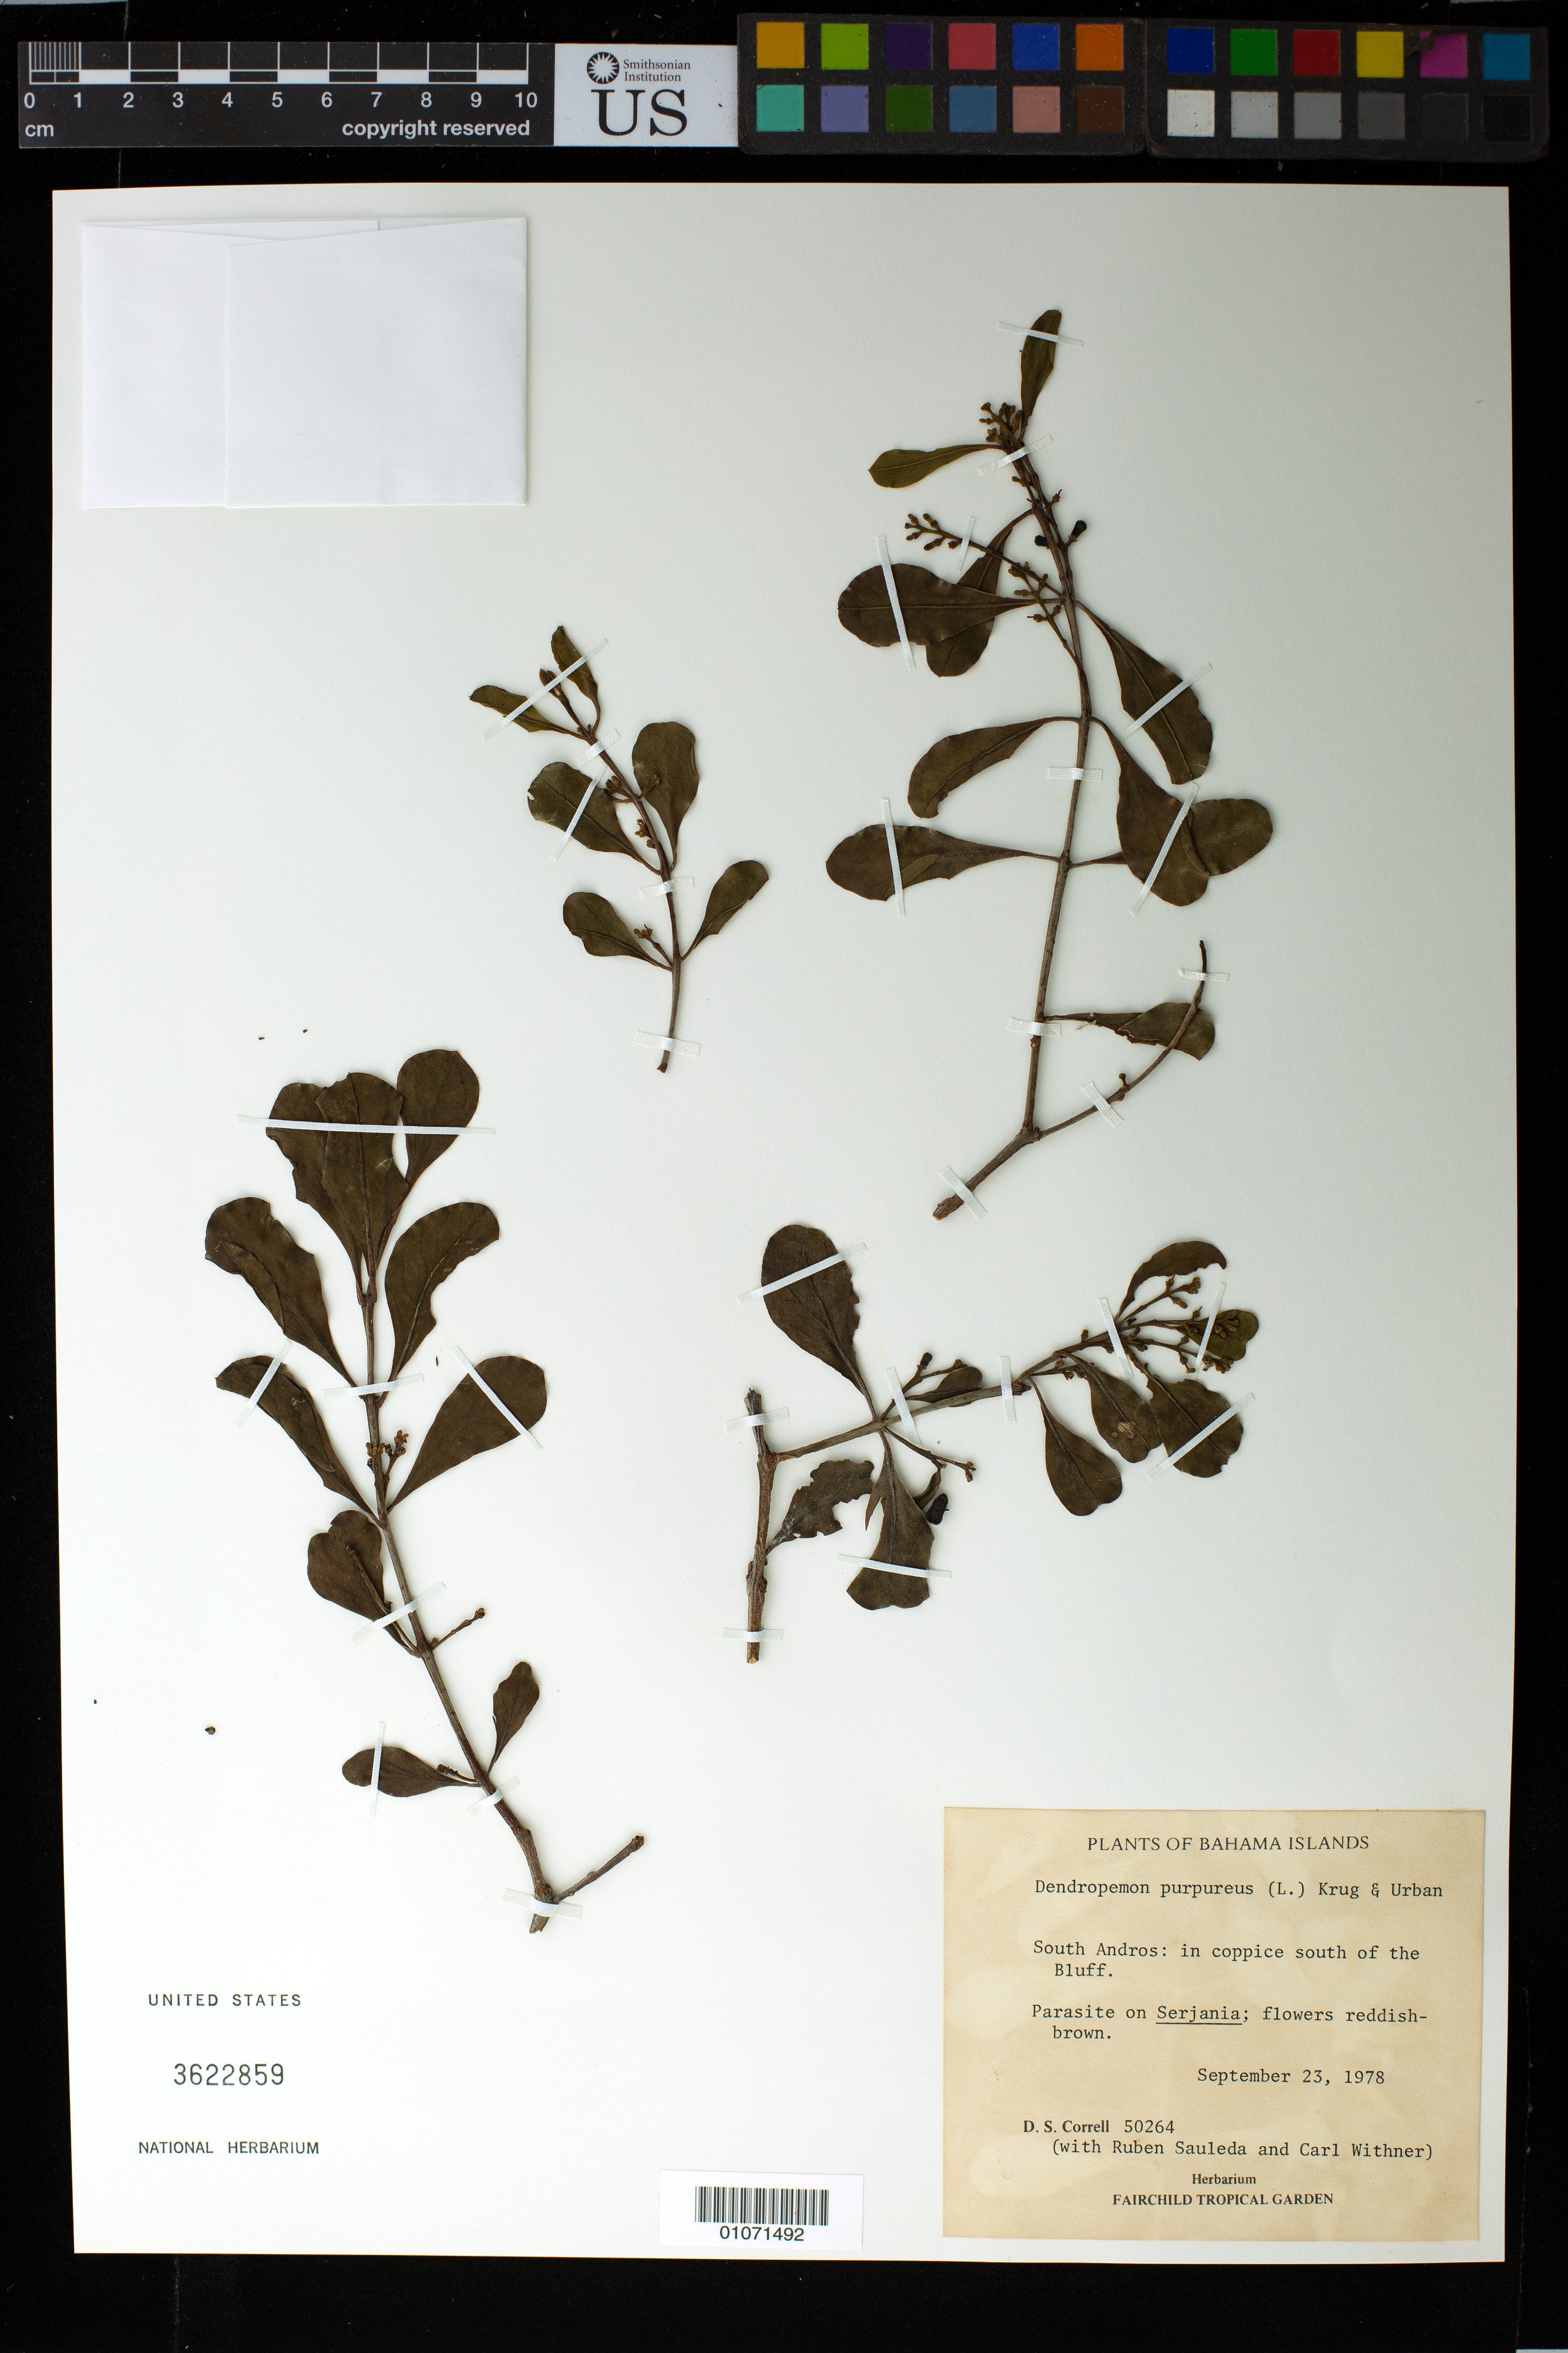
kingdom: Plantae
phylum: Tracheophyta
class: Magnoliopsida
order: Santalales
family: Loranthaceae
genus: Dendropemon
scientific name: Dendropemon purpureus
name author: (L.) Krug & Urb.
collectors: D. S. Correll, R. Sauleda & C. L. Withner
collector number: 50264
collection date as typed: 23 Sep 1978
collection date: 1978-09-23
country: Bahamas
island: Andros I.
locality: South Andros: S of the Bluff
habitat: In coppice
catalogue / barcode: US 3622859